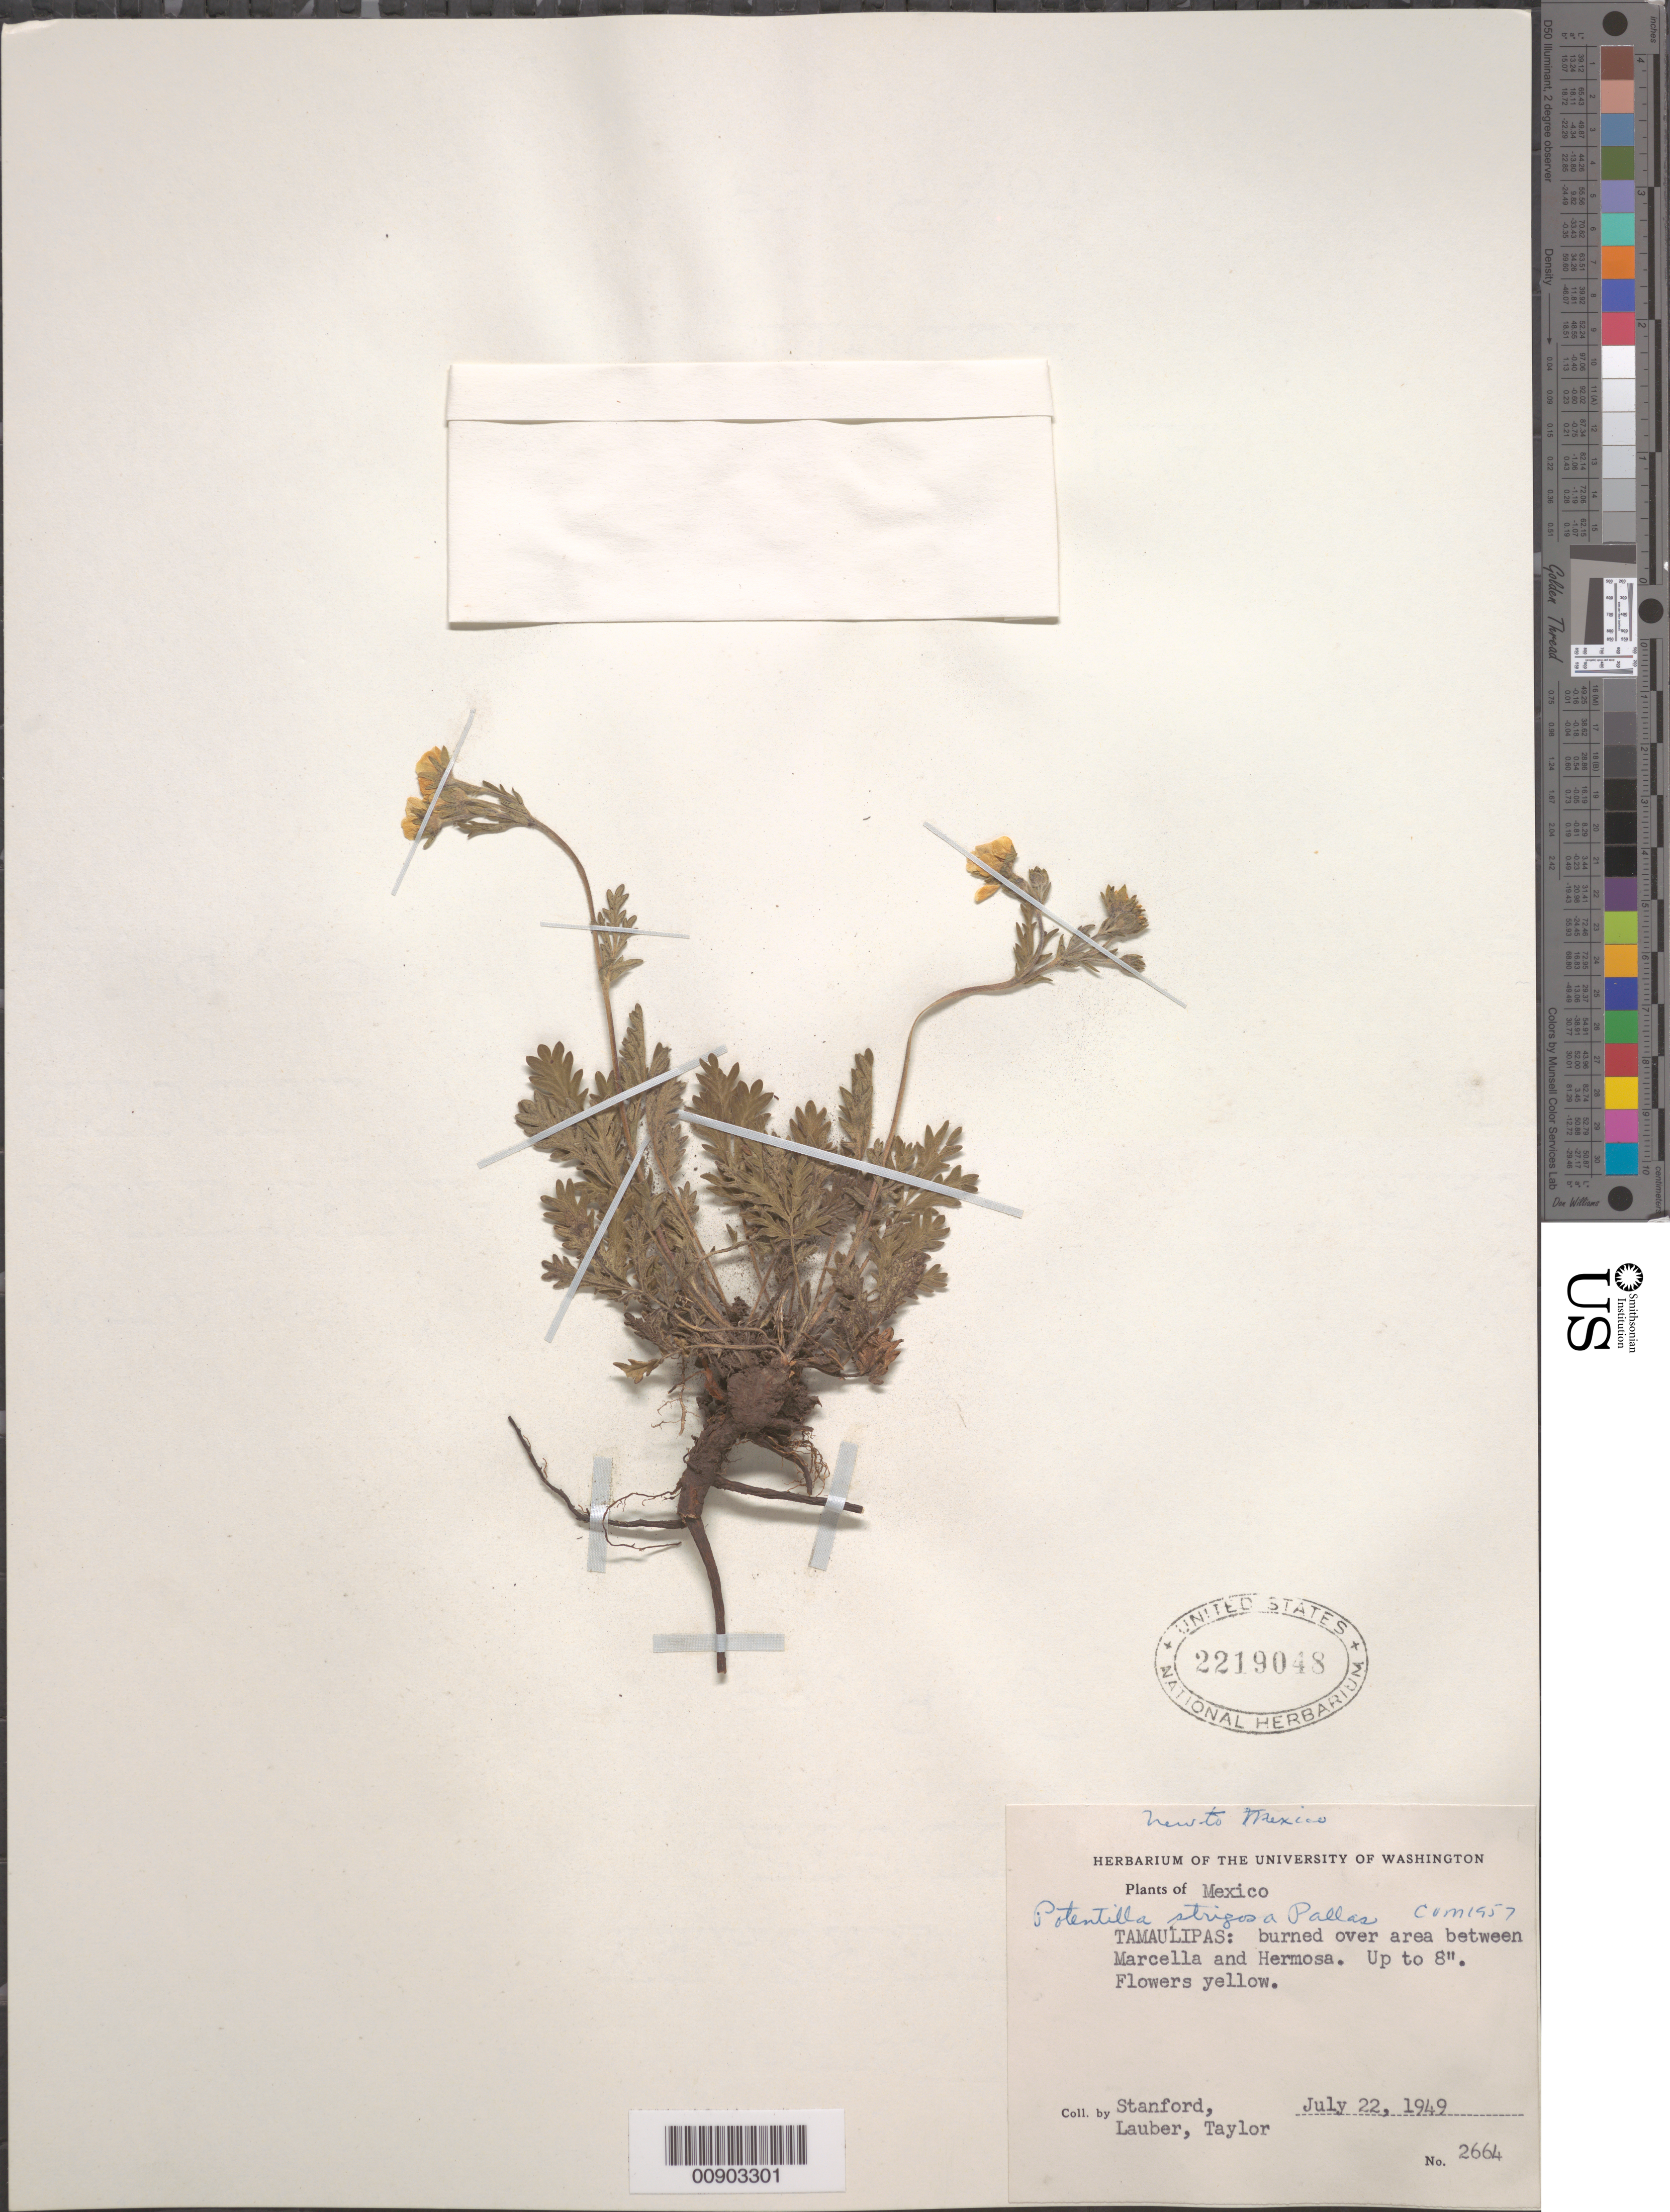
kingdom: Plantae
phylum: Tracheophyta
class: Magnoliopsida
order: Rosales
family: Rosaceae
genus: Potentilla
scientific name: Potentilla strigosa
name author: (Pursh) Pall. ex Tratt.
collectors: -. Stanford, Lauber, -- & -- Taylor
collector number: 2664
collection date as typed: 22 Jul 1949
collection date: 1949-07-22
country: Mexico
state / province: Tamaulipas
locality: Between Marcella and Hermosa, Tamaulipas.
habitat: Burned over area.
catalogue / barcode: US 2219048